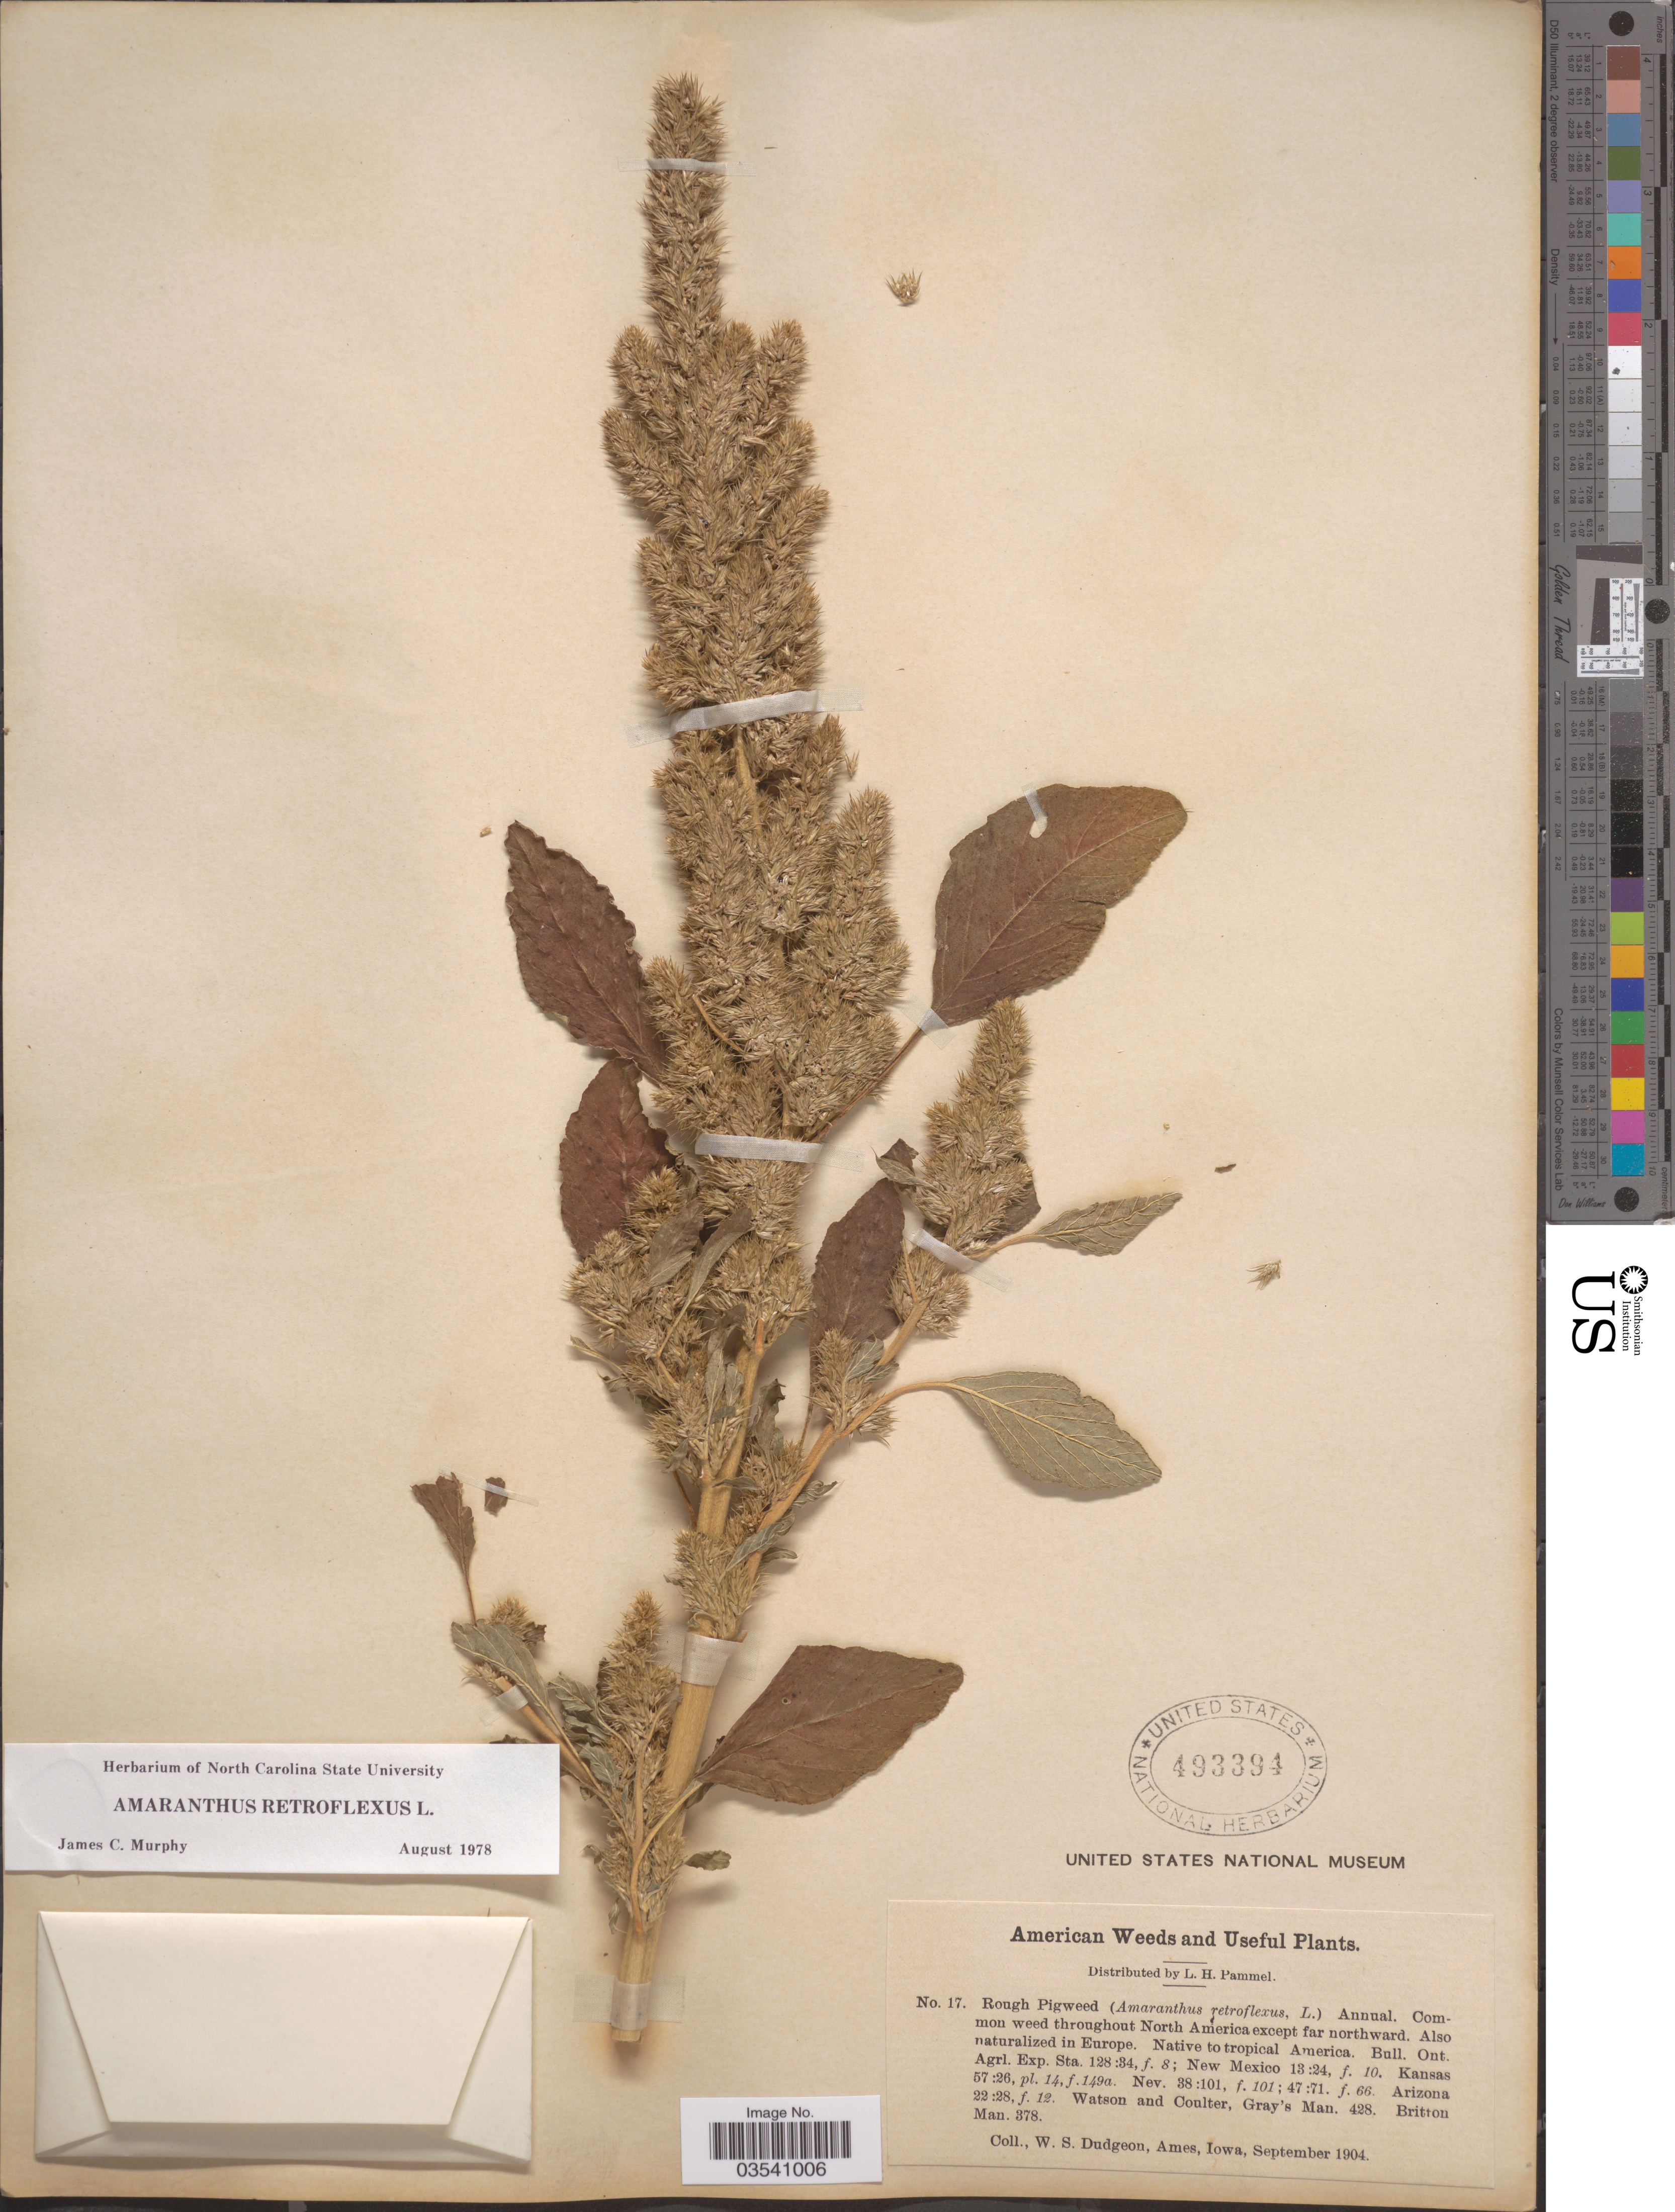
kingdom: Plantae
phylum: Tracheophyta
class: Magnoliopsida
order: Caryophyllales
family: Amaranthaceae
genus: Amaranthus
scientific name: Amaranthus retroflexus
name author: L.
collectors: W. Dudgeon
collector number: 17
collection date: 1904-09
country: United States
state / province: Iowa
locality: Ames.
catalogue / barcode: US 493394